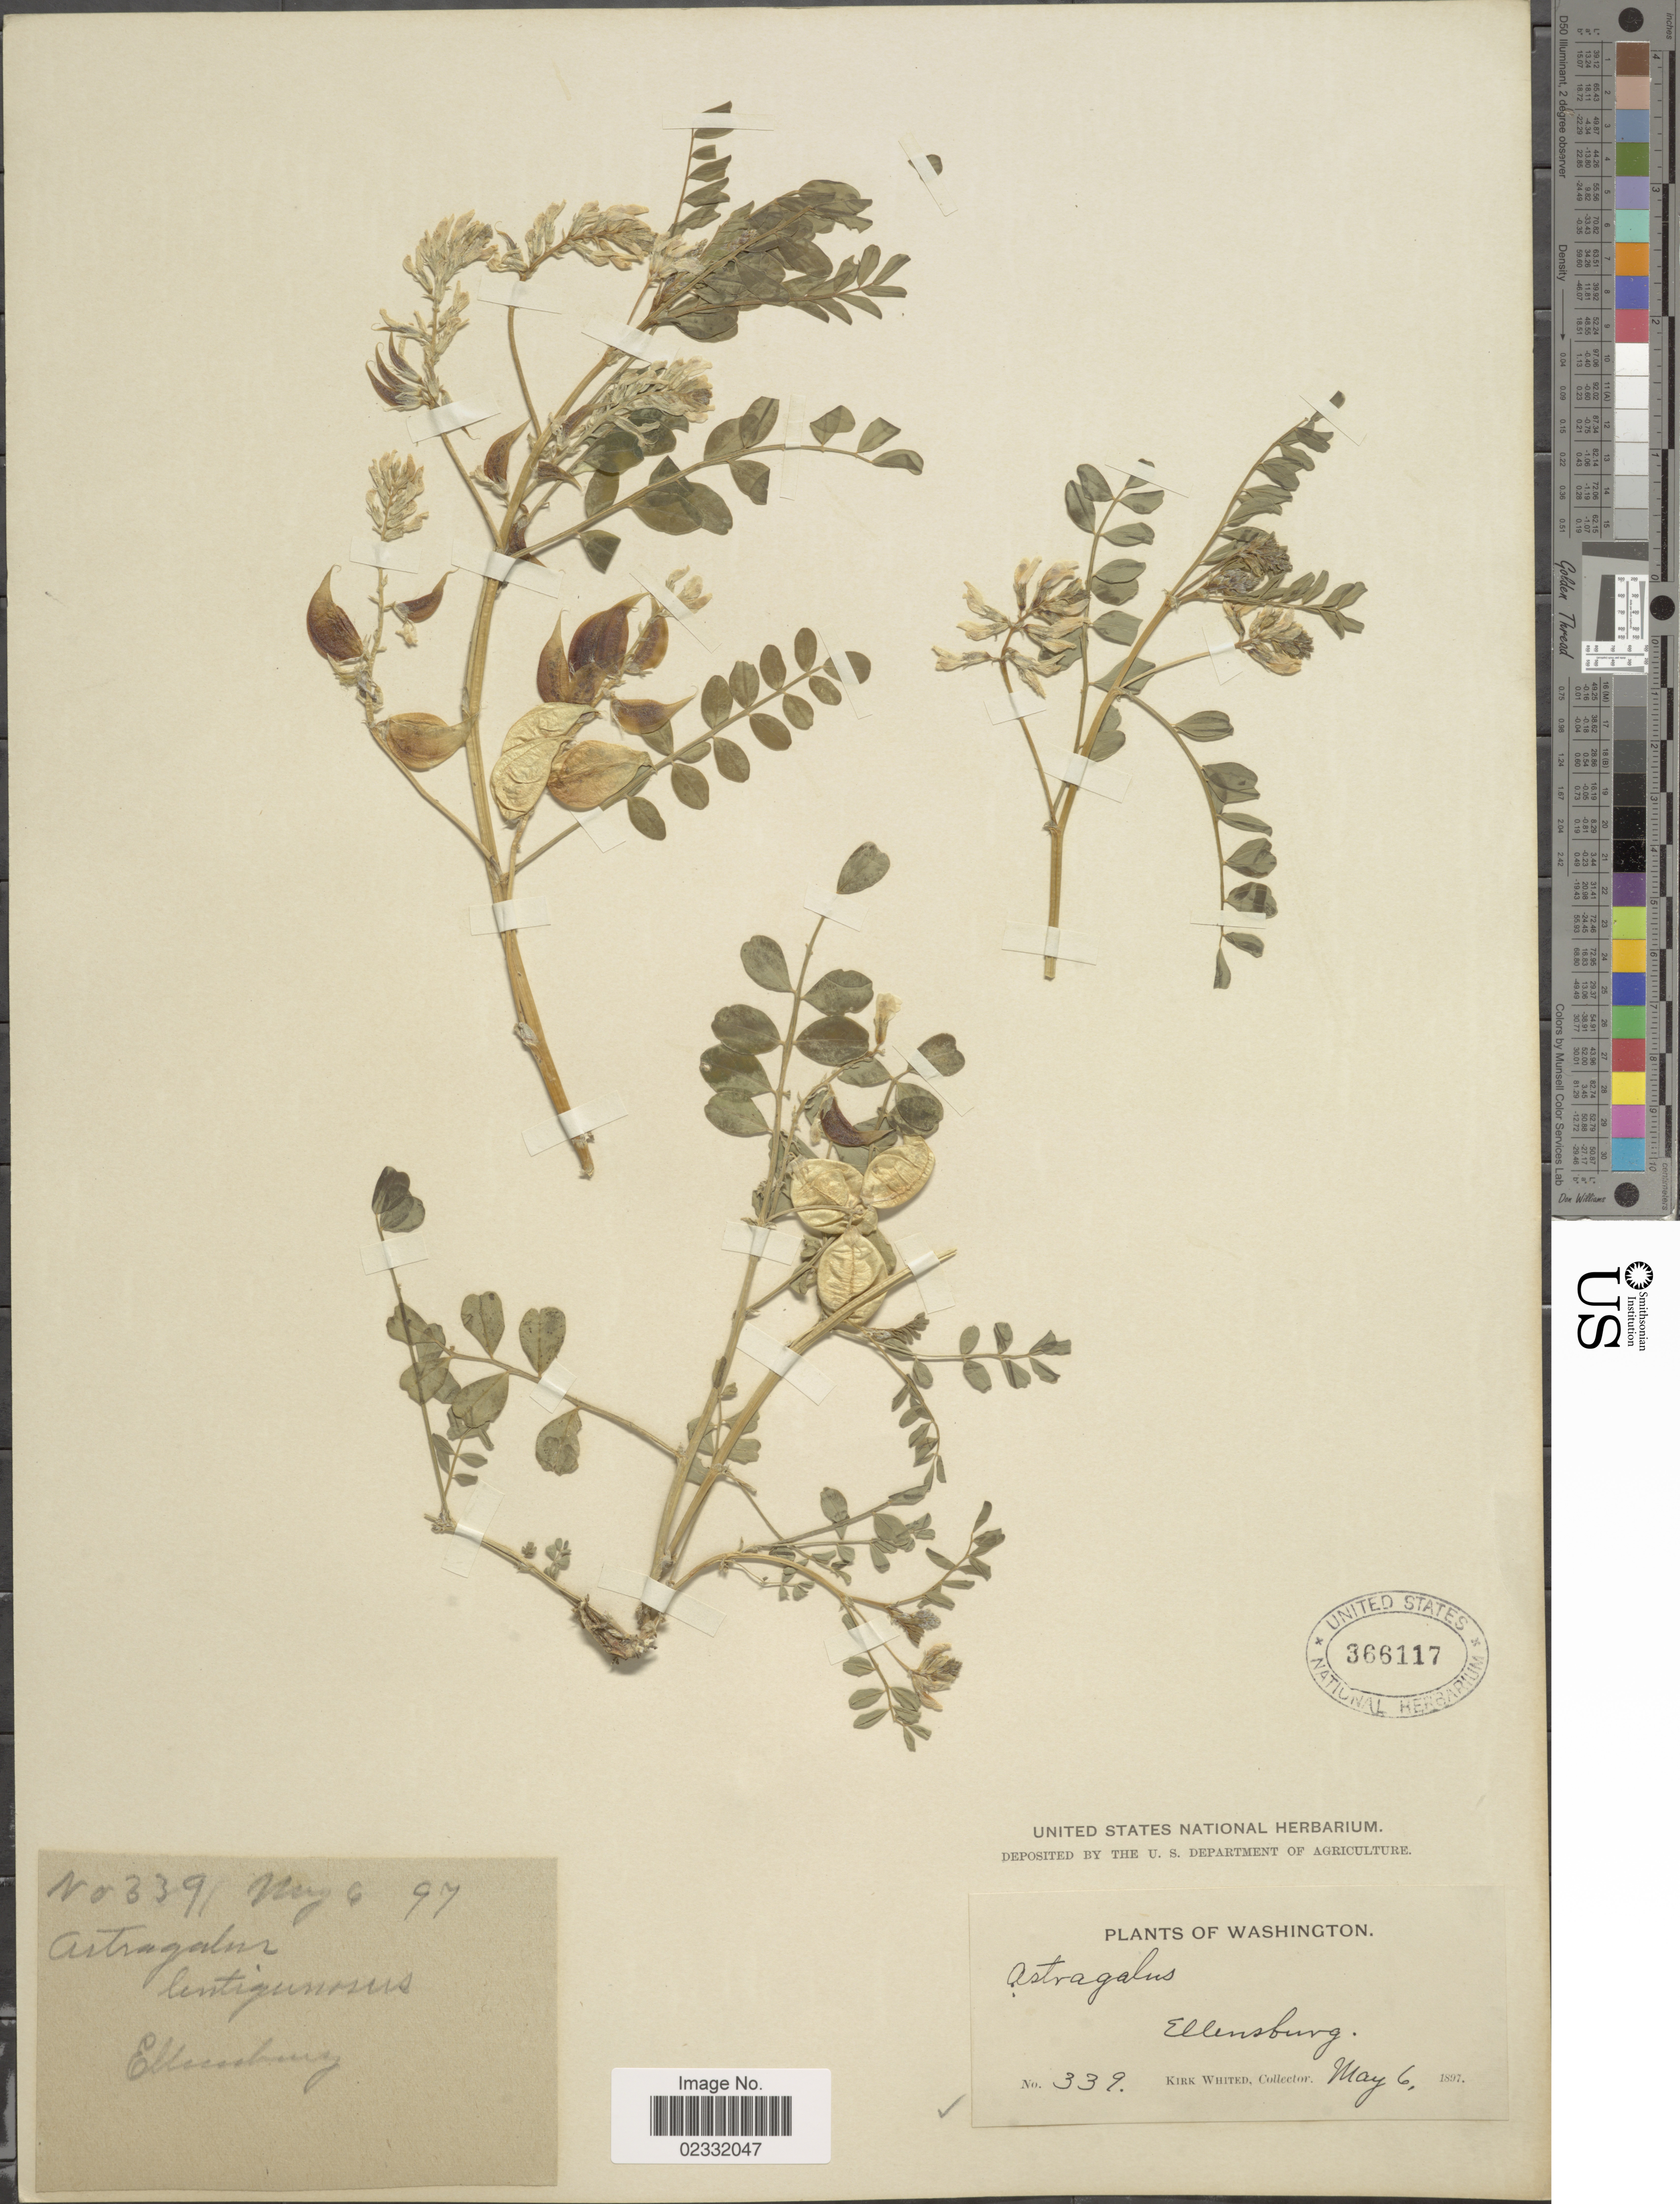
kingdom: Plantae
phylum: Tracheophyta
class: Magnoliopsida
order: Fabales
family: Fabaceae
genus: Astragalus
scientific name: Astragalus lentiginosus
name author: Douglas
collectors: K. Whited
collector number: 339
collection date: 1897-05-06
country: United States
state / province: Washington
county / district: Kittitas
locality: Ellensburg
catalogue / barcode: US 366117